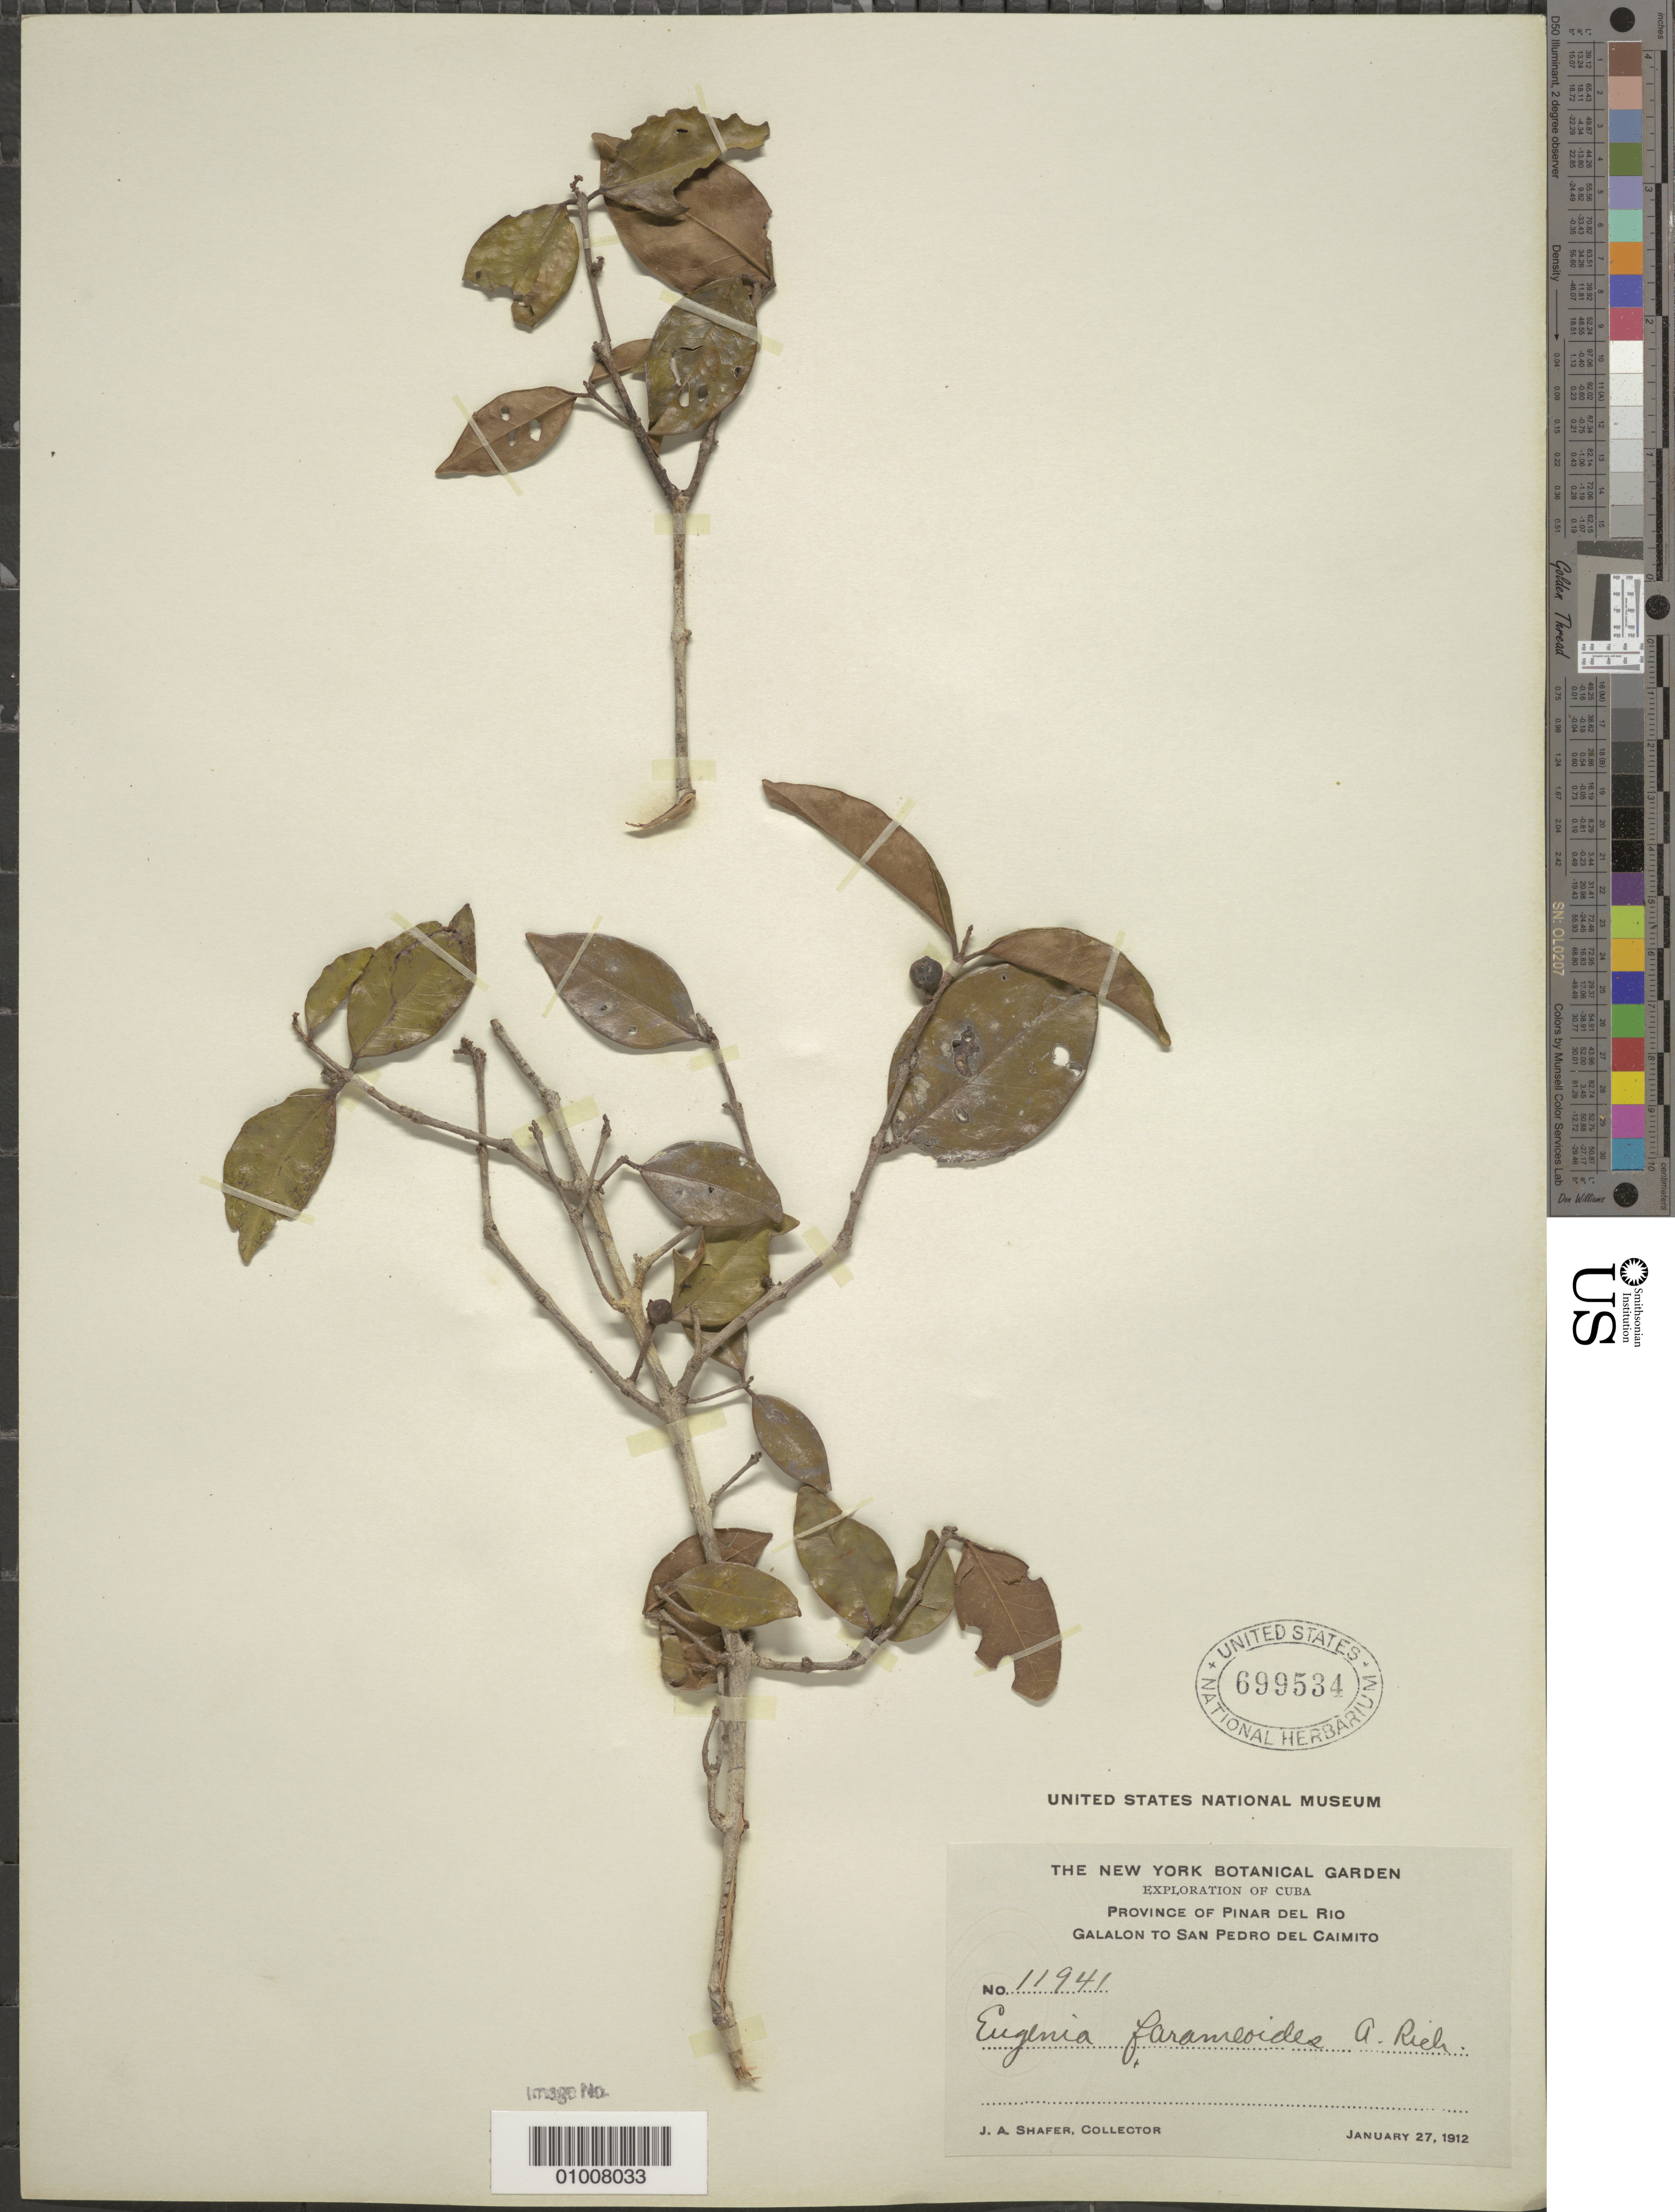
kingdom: Plantae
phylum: Tracheophyta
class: Magnoliopsida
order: Myrtales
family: Myrtaceae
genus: Eugenia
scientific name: Eugenia farameoides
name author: A. Rich.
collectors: J. A. Shafer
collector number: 11941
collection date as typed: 27 Jan 1912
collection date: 1912-01-27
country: Cuba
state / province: Pinar del Rio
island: Cuba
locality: Galalon to San Pedro del Caimito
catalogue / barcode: US 699534